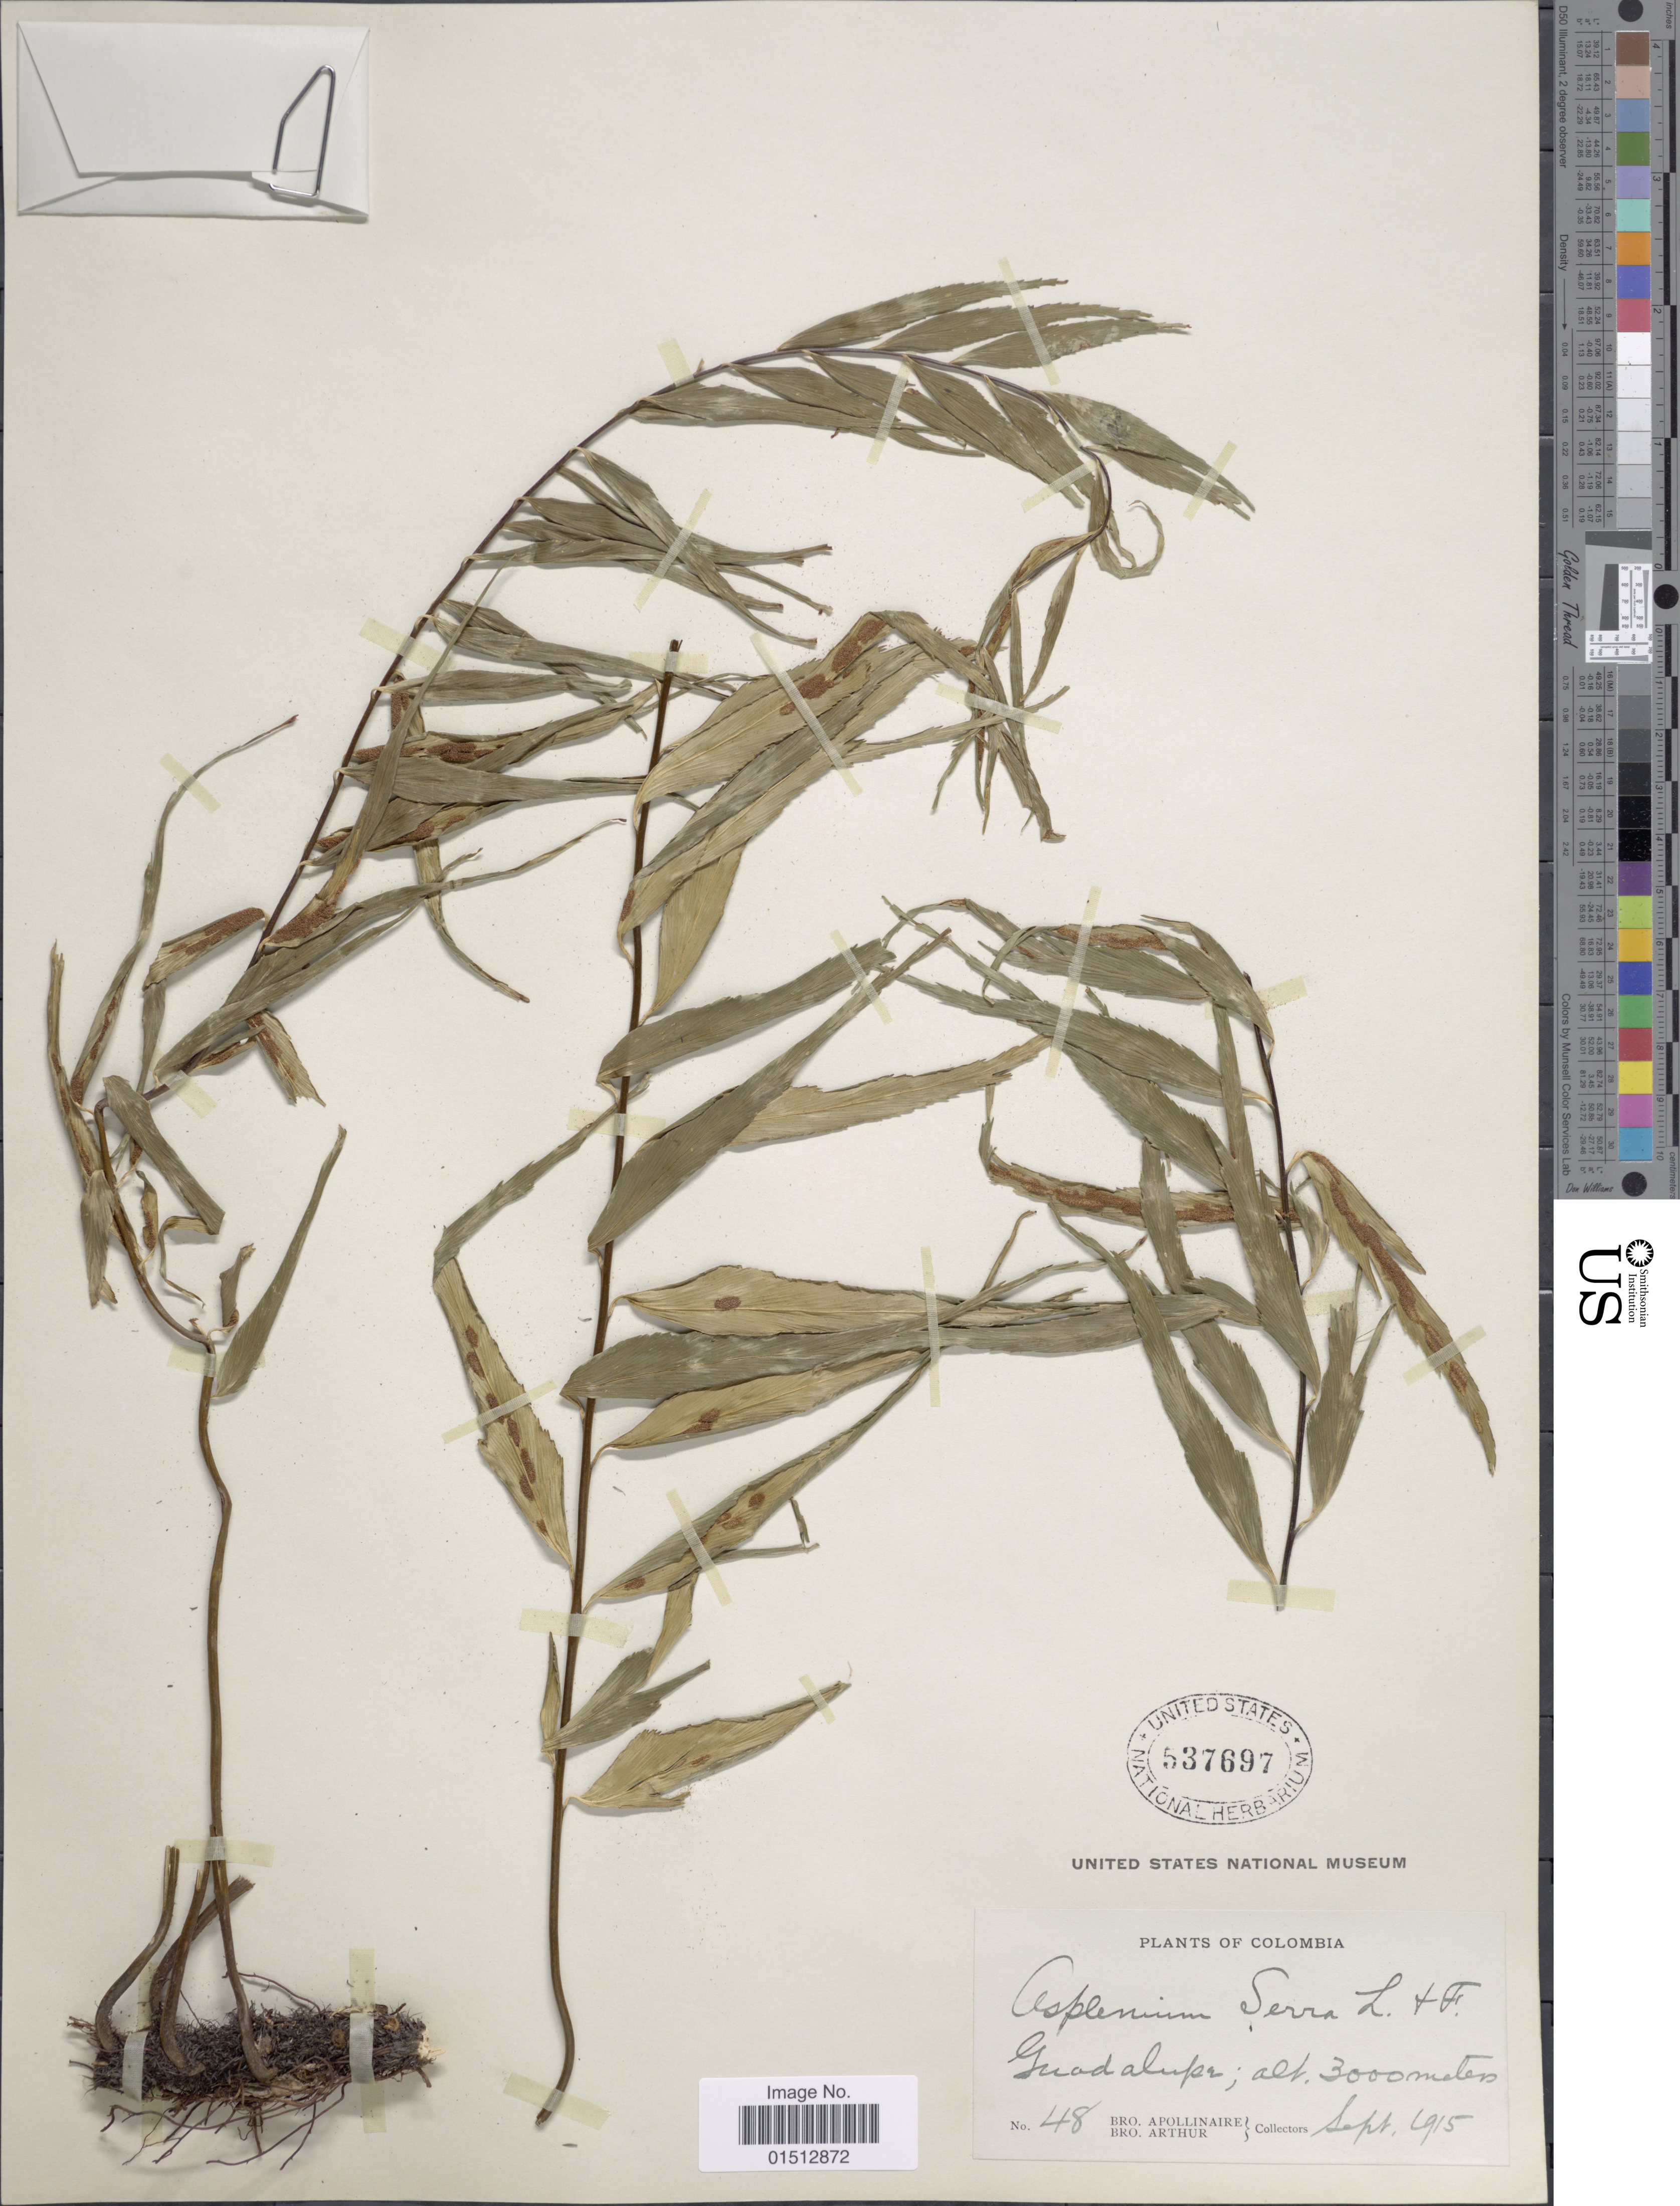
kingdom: Plantae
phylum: Tracheophyta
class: Polypodiopsida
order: Polypodiales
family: Aspleniaceae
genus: Asplenium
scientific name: Asplenium serra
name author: Langsd. & Fisch.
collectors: Bro. Apollinaire & Bro. Arthur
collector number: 48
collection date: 1915-09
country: Colombia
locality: Colombia, Guadalupe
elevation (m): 3000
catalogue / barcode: US 537697